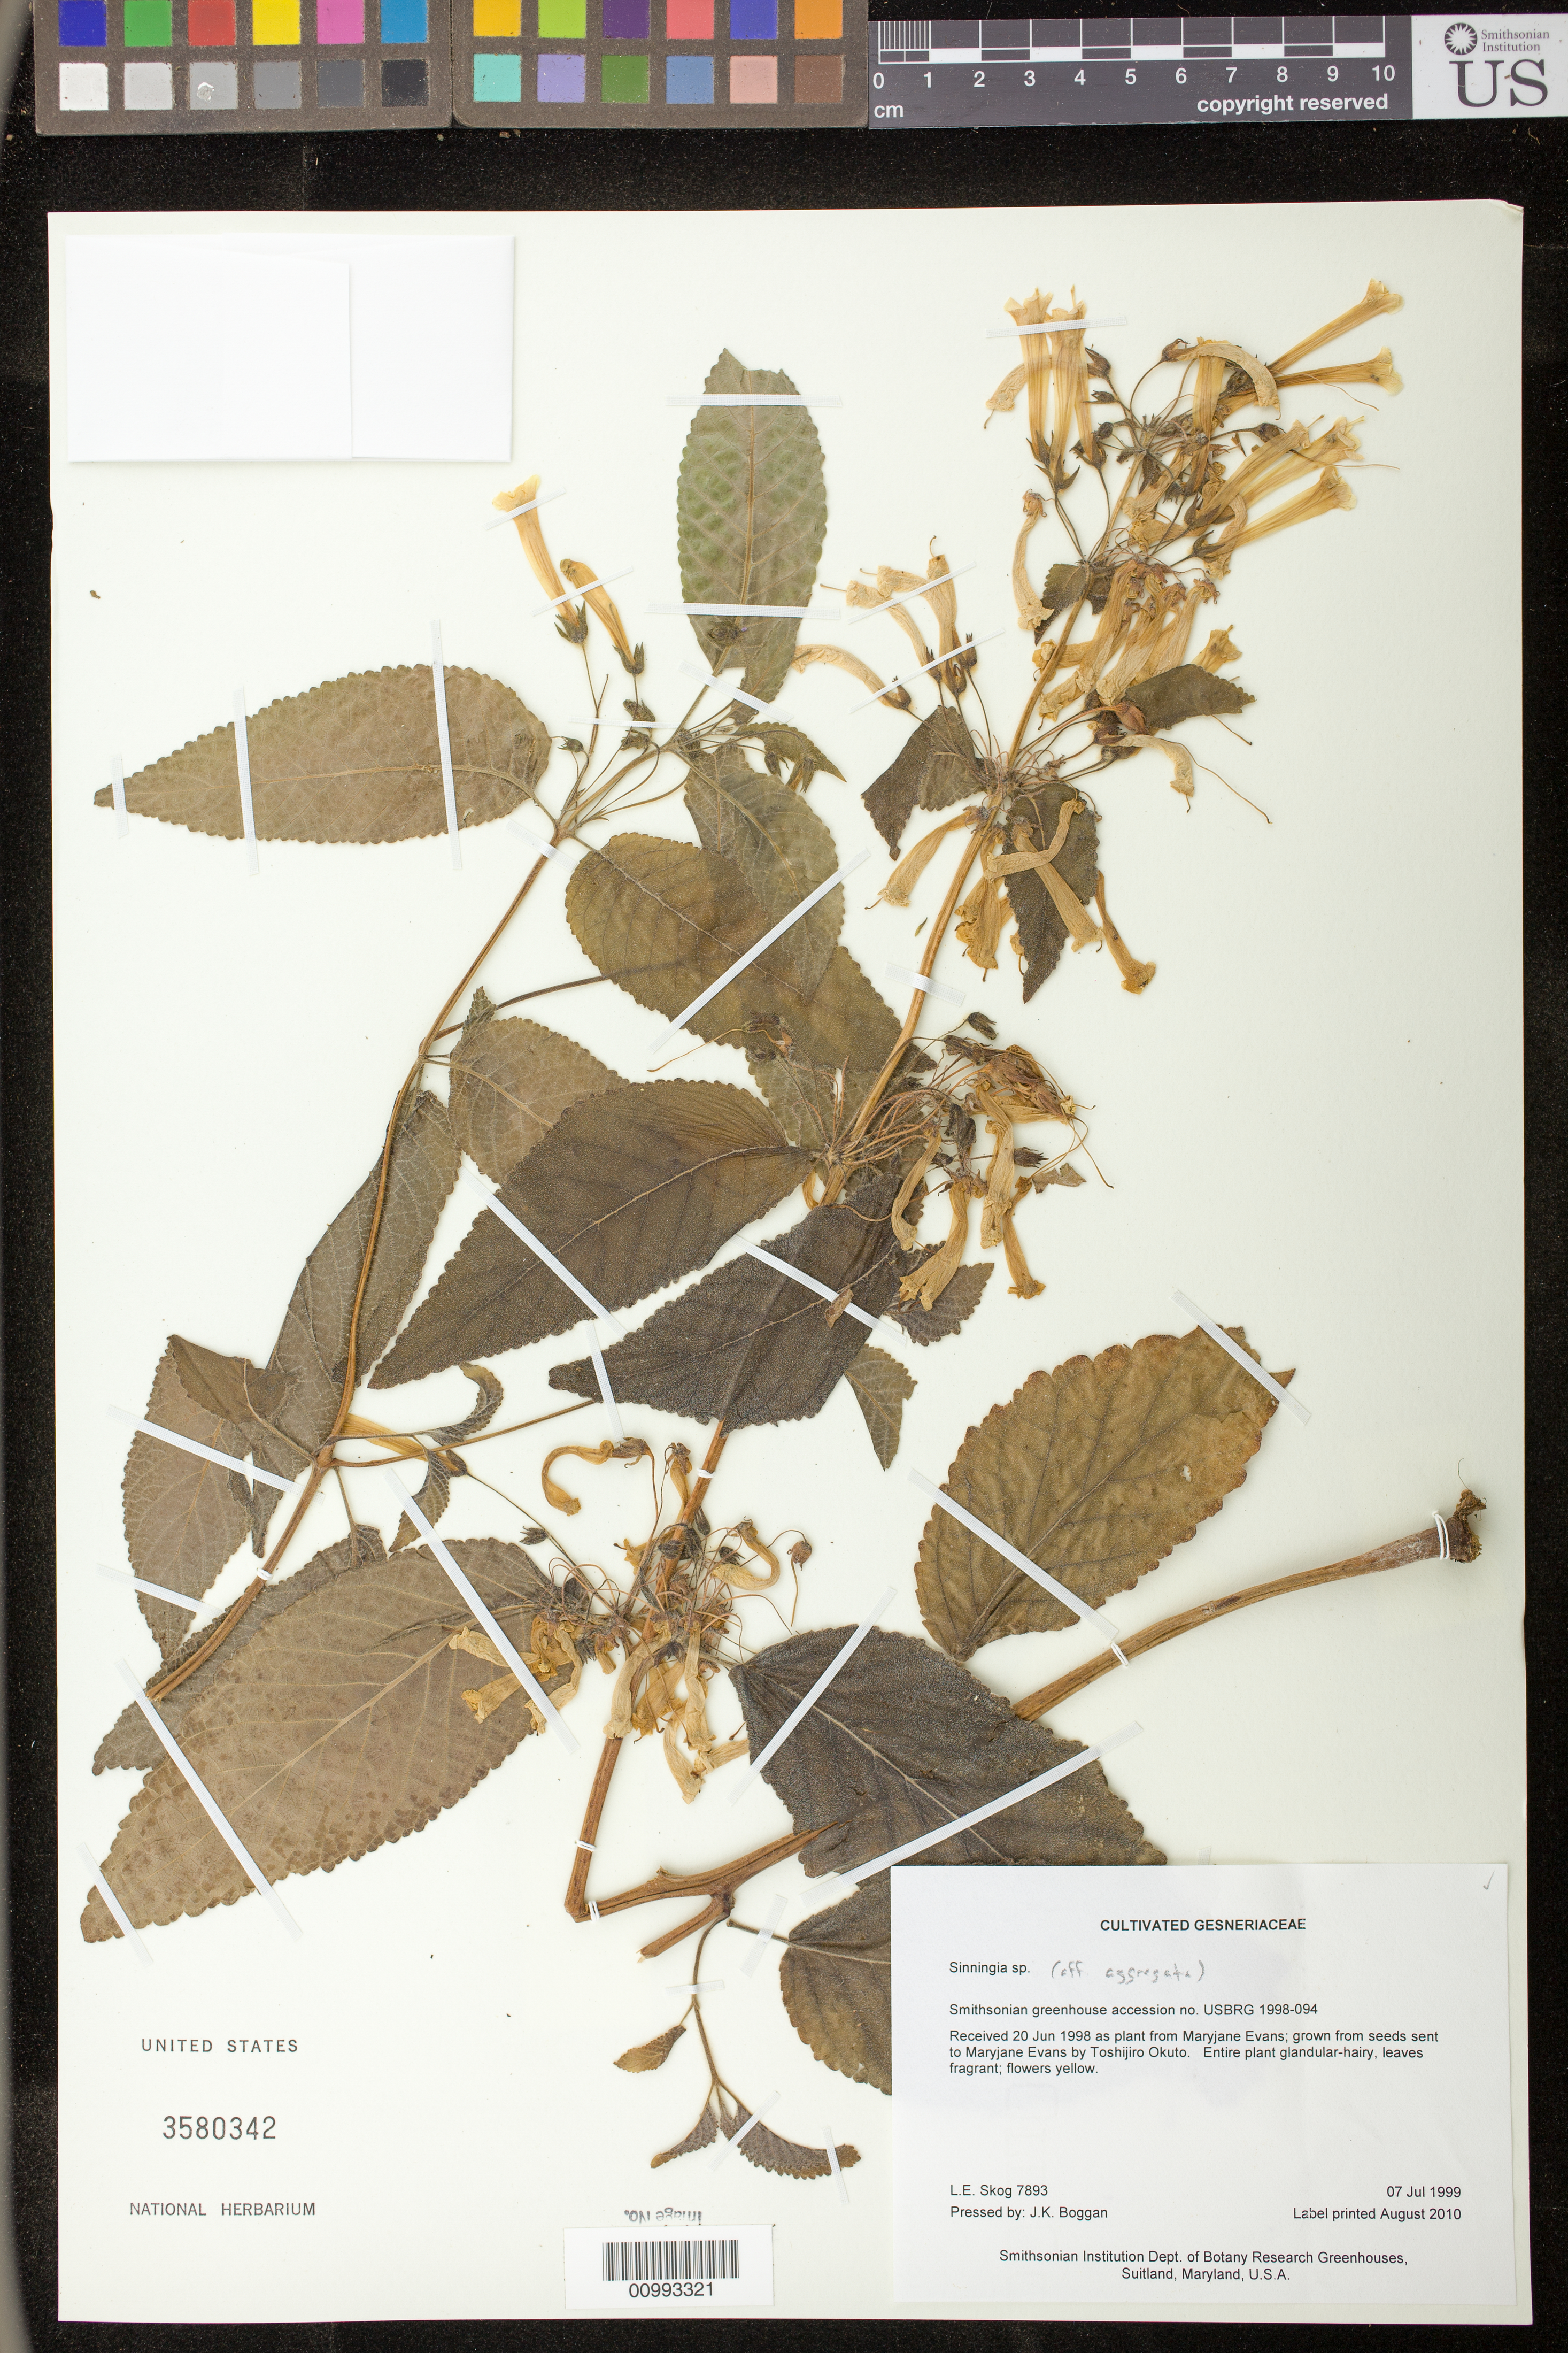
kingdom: Plantae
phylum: Tracheophyta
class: Magnoliopsida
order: Lamiales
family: Gesneriaceae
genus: Sinningia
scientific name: Sinningia sp.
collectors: L. E. Skog & J. K. Boggan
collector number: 7893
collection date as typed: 07 Jul 1999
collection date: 1999-07-07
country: United States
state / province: Maryland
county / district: Prince George's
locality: Smithsonian Institution Dept. of Botany Research Greenhouses, Suitland, Maryland, U.S.A.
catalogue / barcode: US 3580342